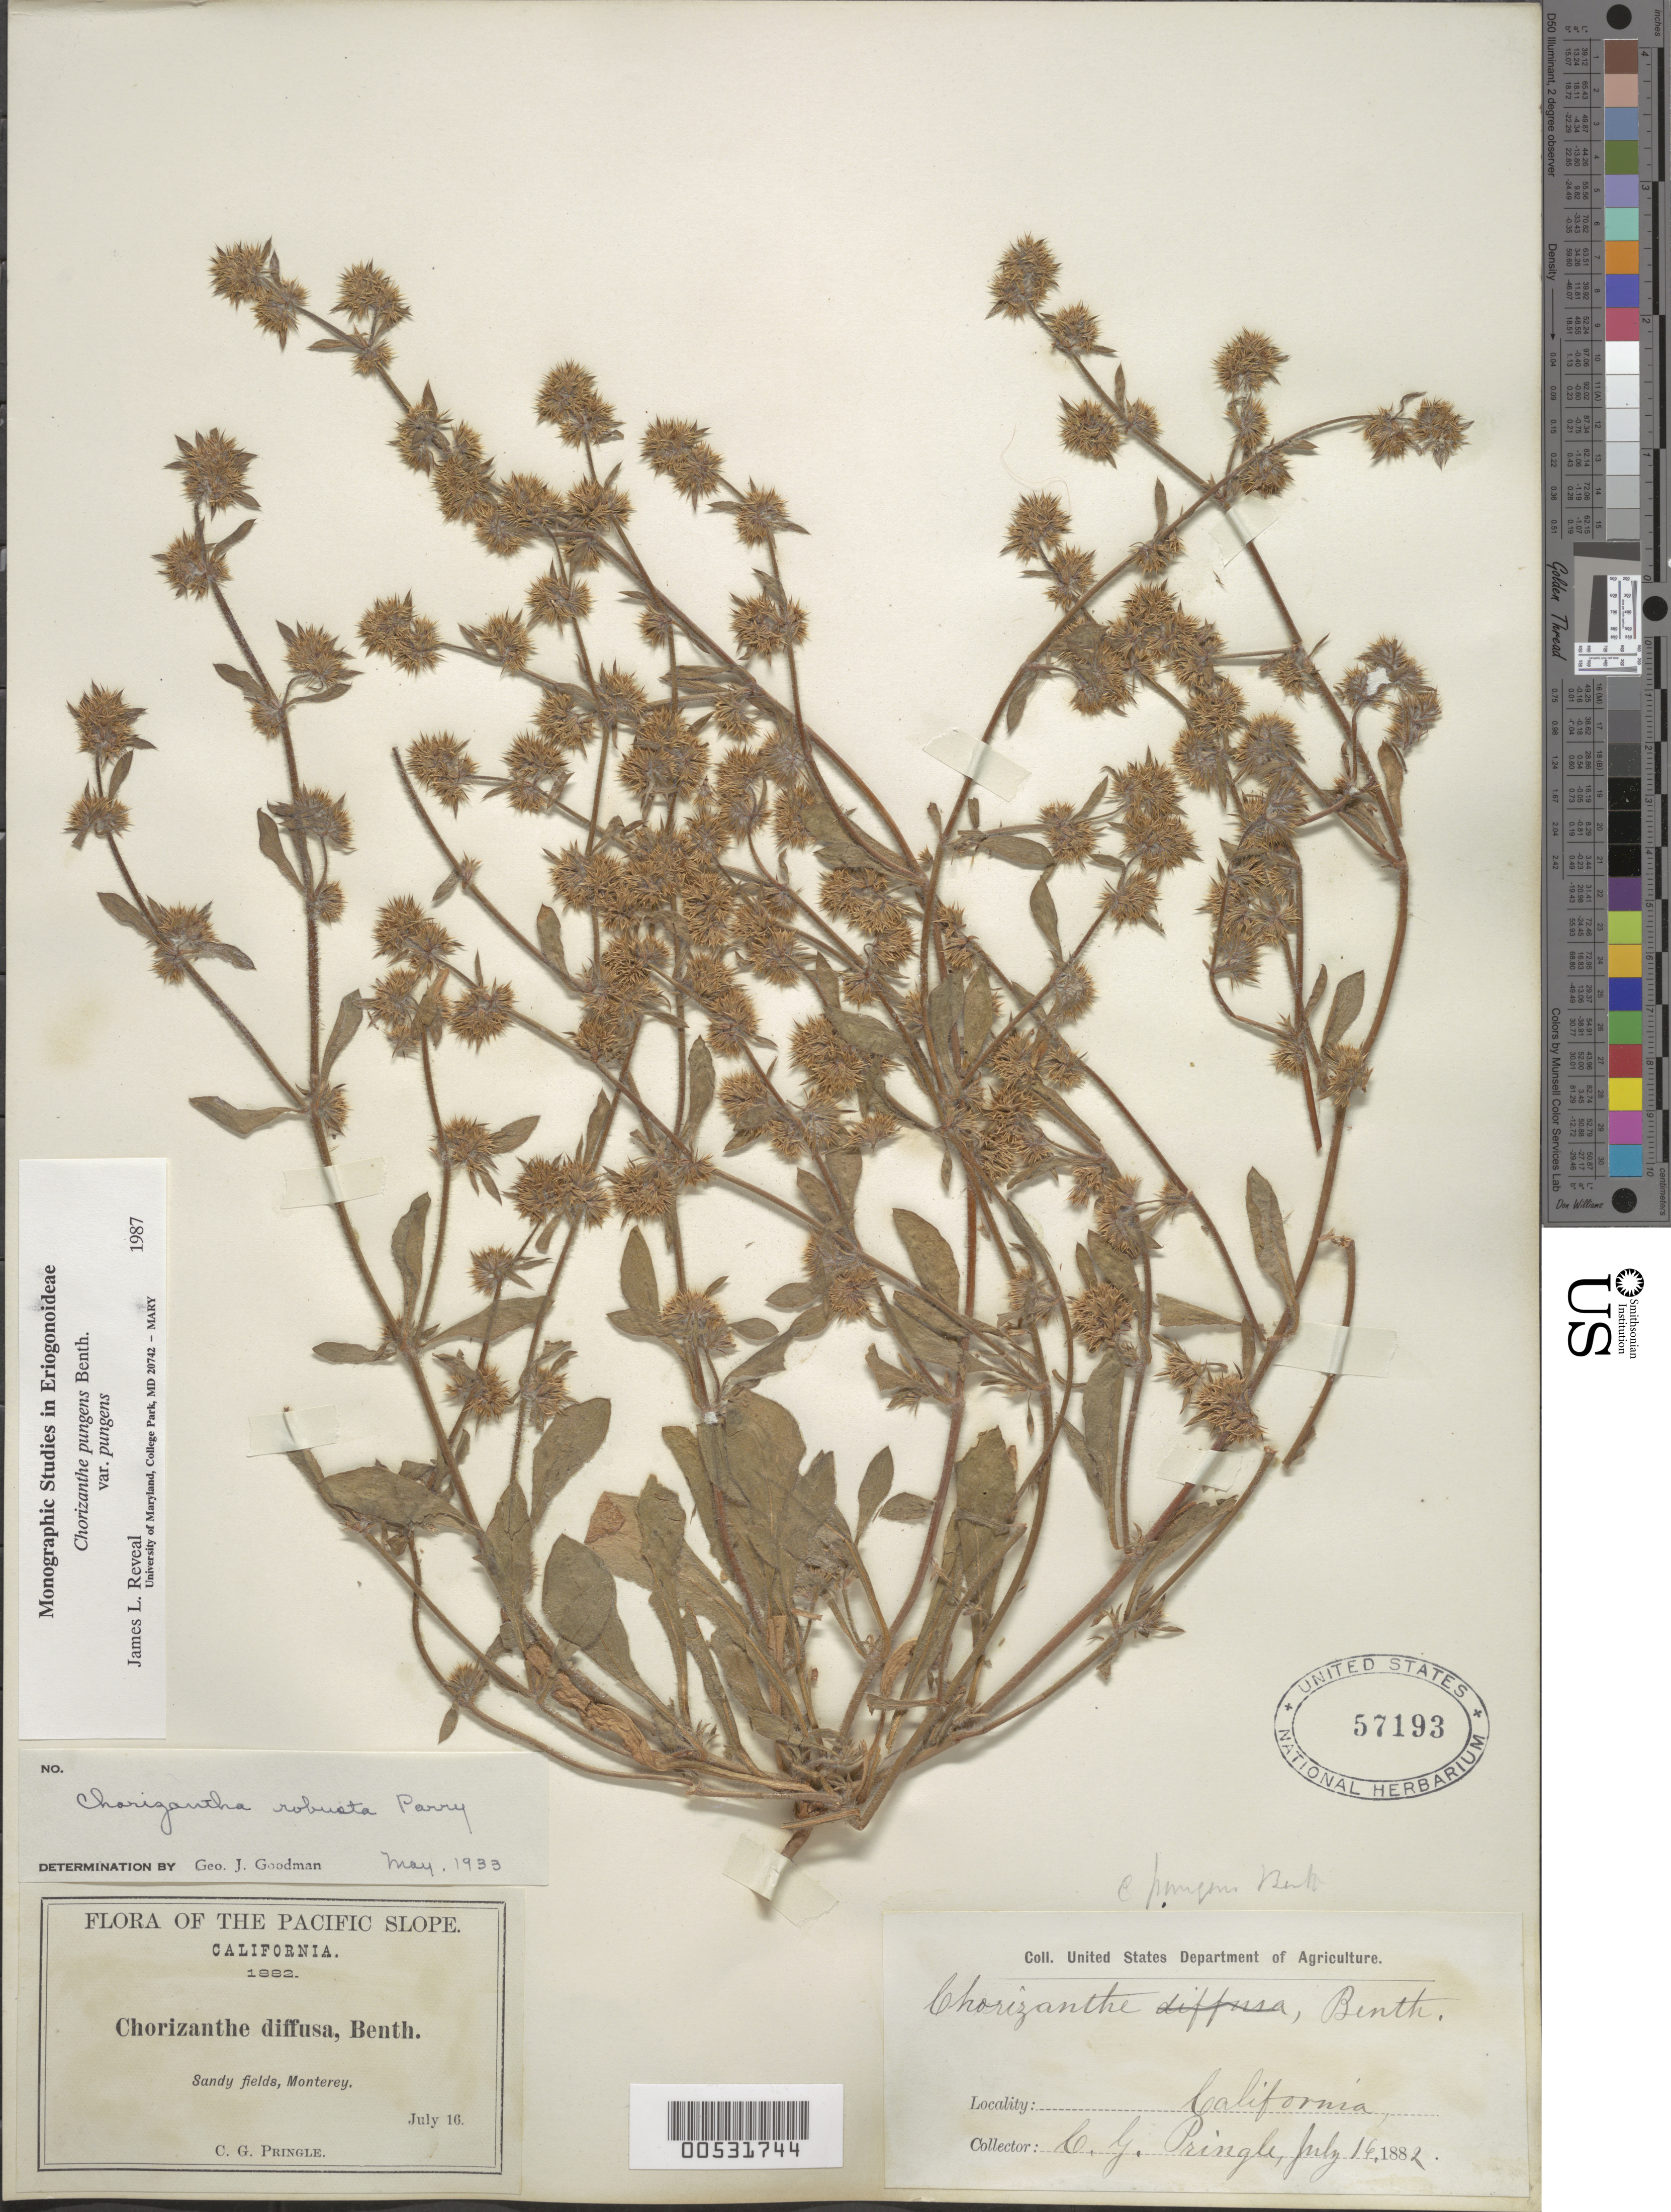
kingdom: Plantae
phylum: Tracheophyta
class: Magnoliopsida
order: Caryophyllales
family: Polygonaceae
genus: Chorizanthe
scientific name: Chorizanthe pungens var. pungens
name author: Benth.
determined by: Reveal, J. L.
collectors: C. G. Pringle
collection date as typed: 16 Jul 1882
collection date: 1882-07-16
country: United States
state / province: California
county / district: Monterey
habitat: Sandy fields.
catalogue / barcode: US 57193